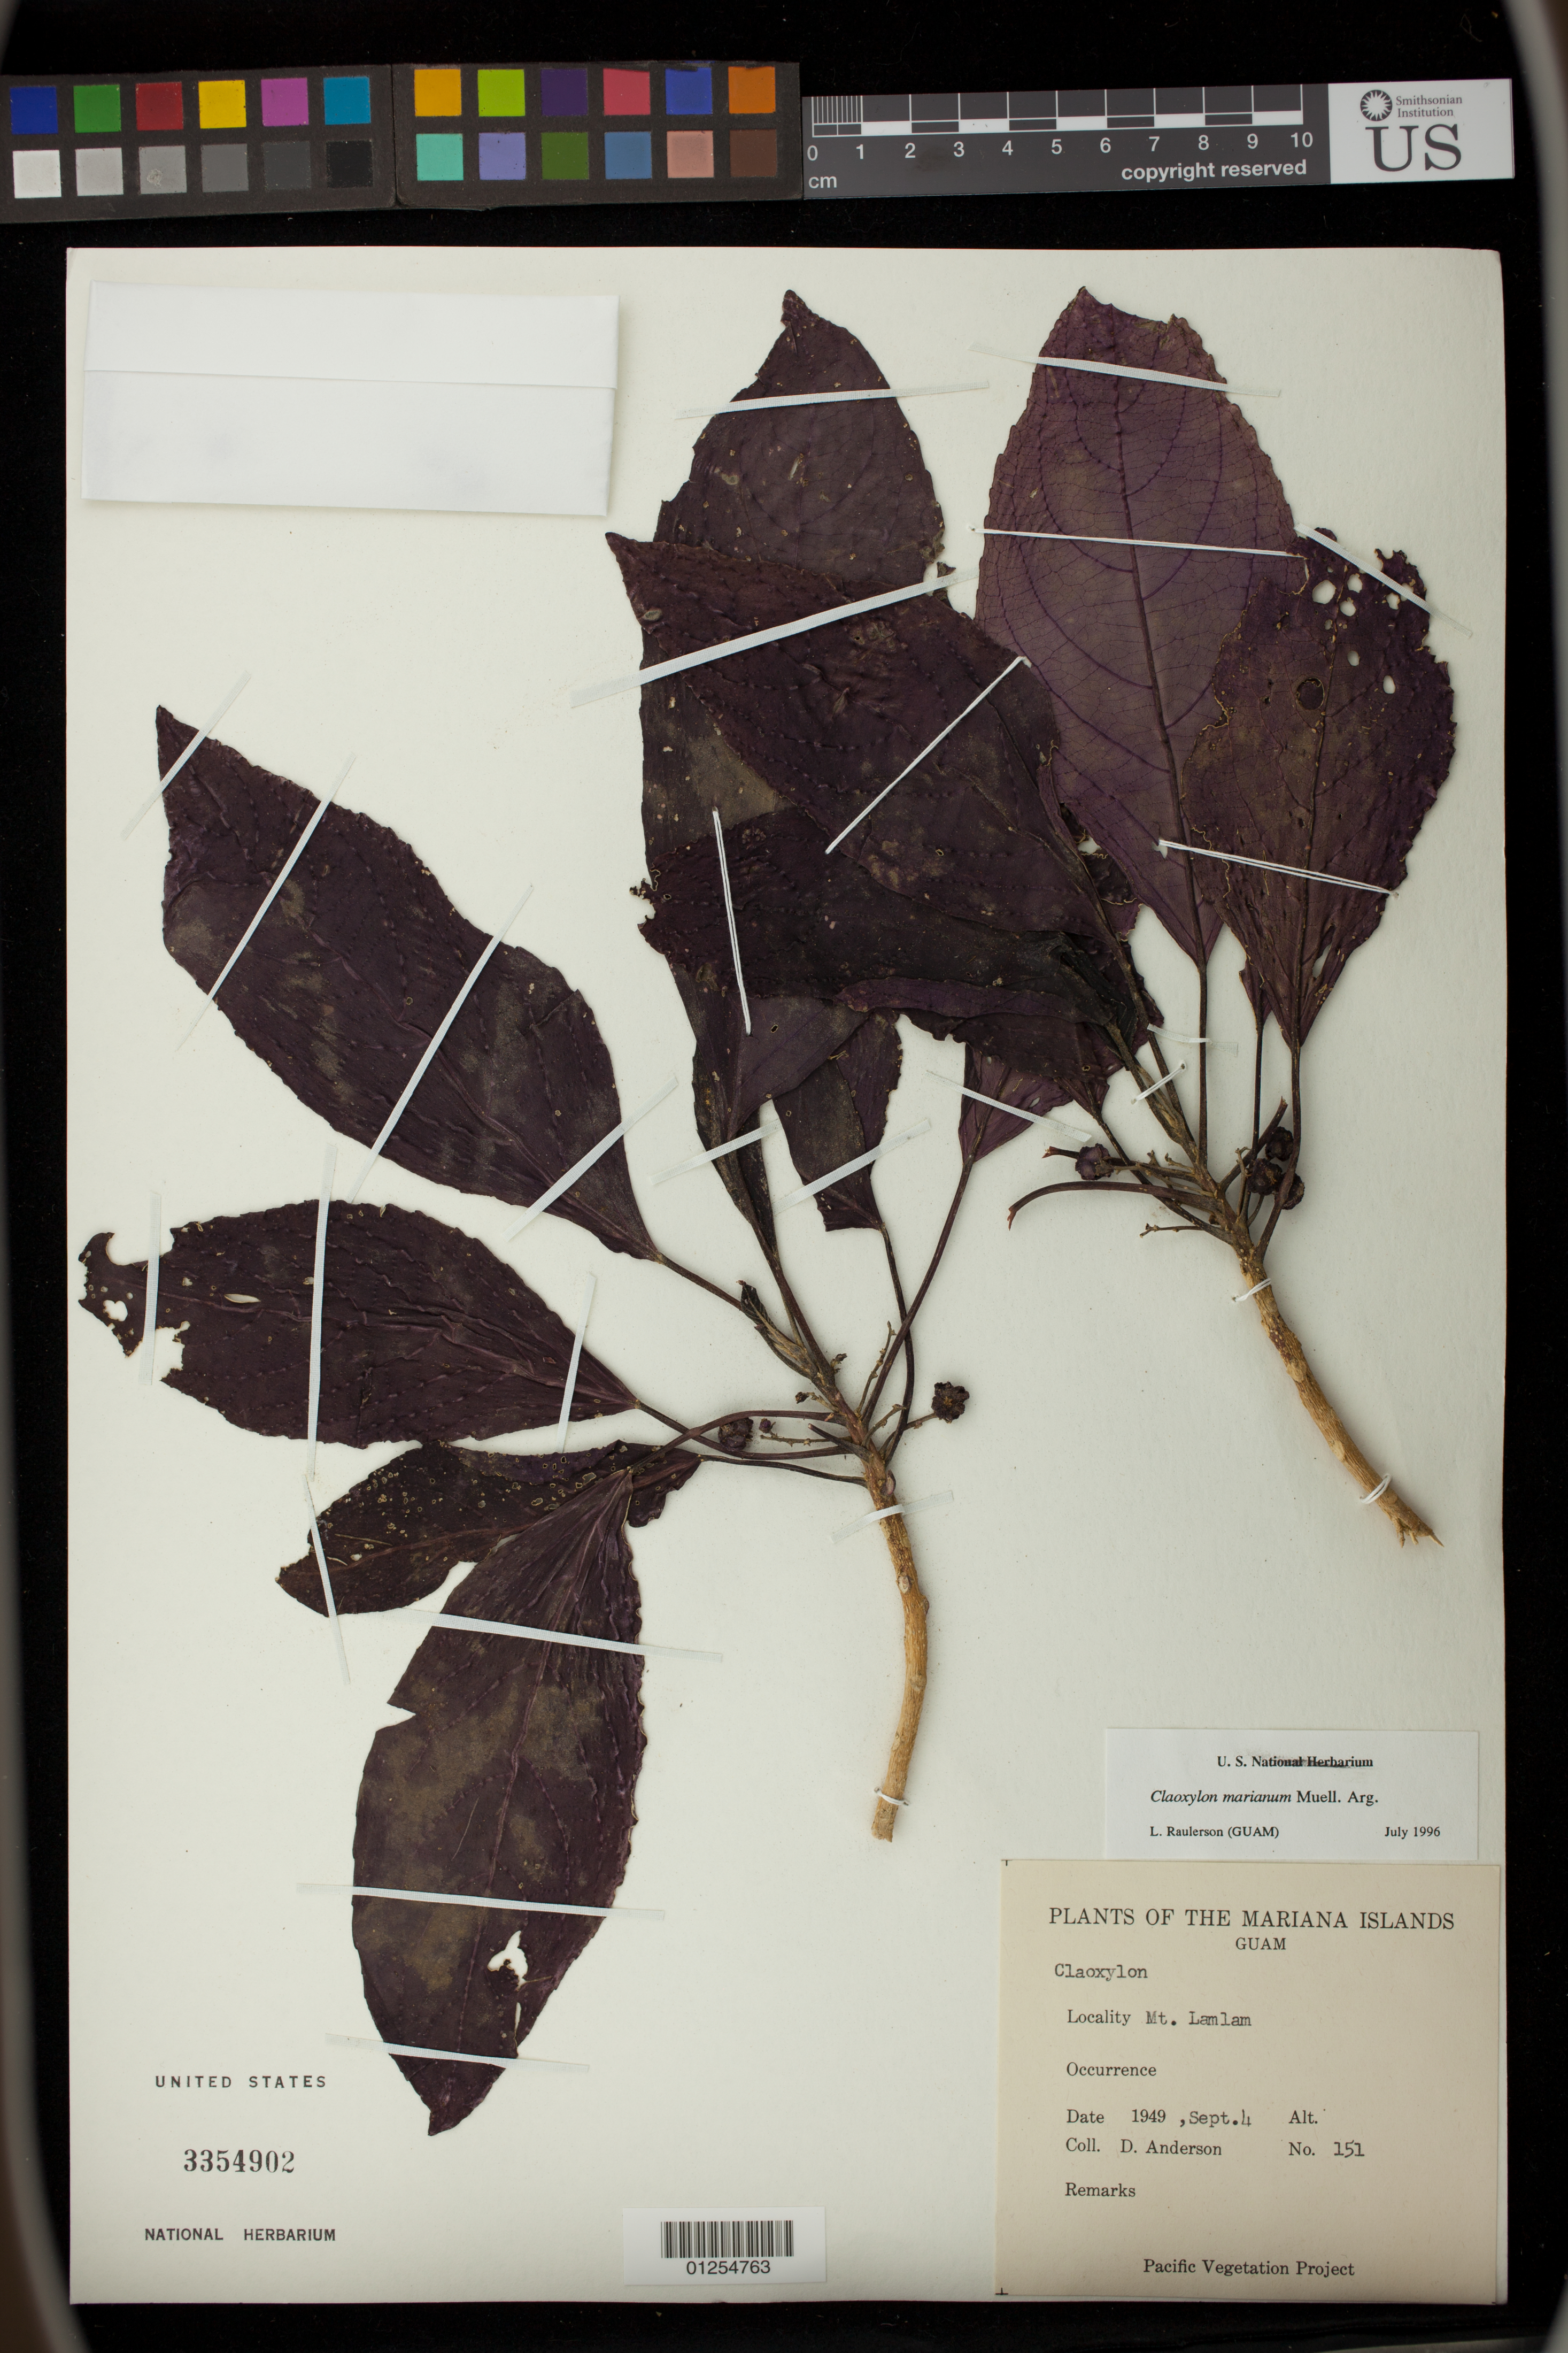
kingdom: Plantae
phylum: Tracheophyta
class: Magnoliopsida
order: Malpighiales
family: Euphorbiaceae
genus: Claoxylon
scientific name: Claoxylon marianum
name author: Müll. Arg.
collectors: D. Anderson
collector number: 151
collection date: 1949-09-04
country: Guam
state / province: Agat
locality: Mt. Lamlam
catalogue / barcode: US 3354902